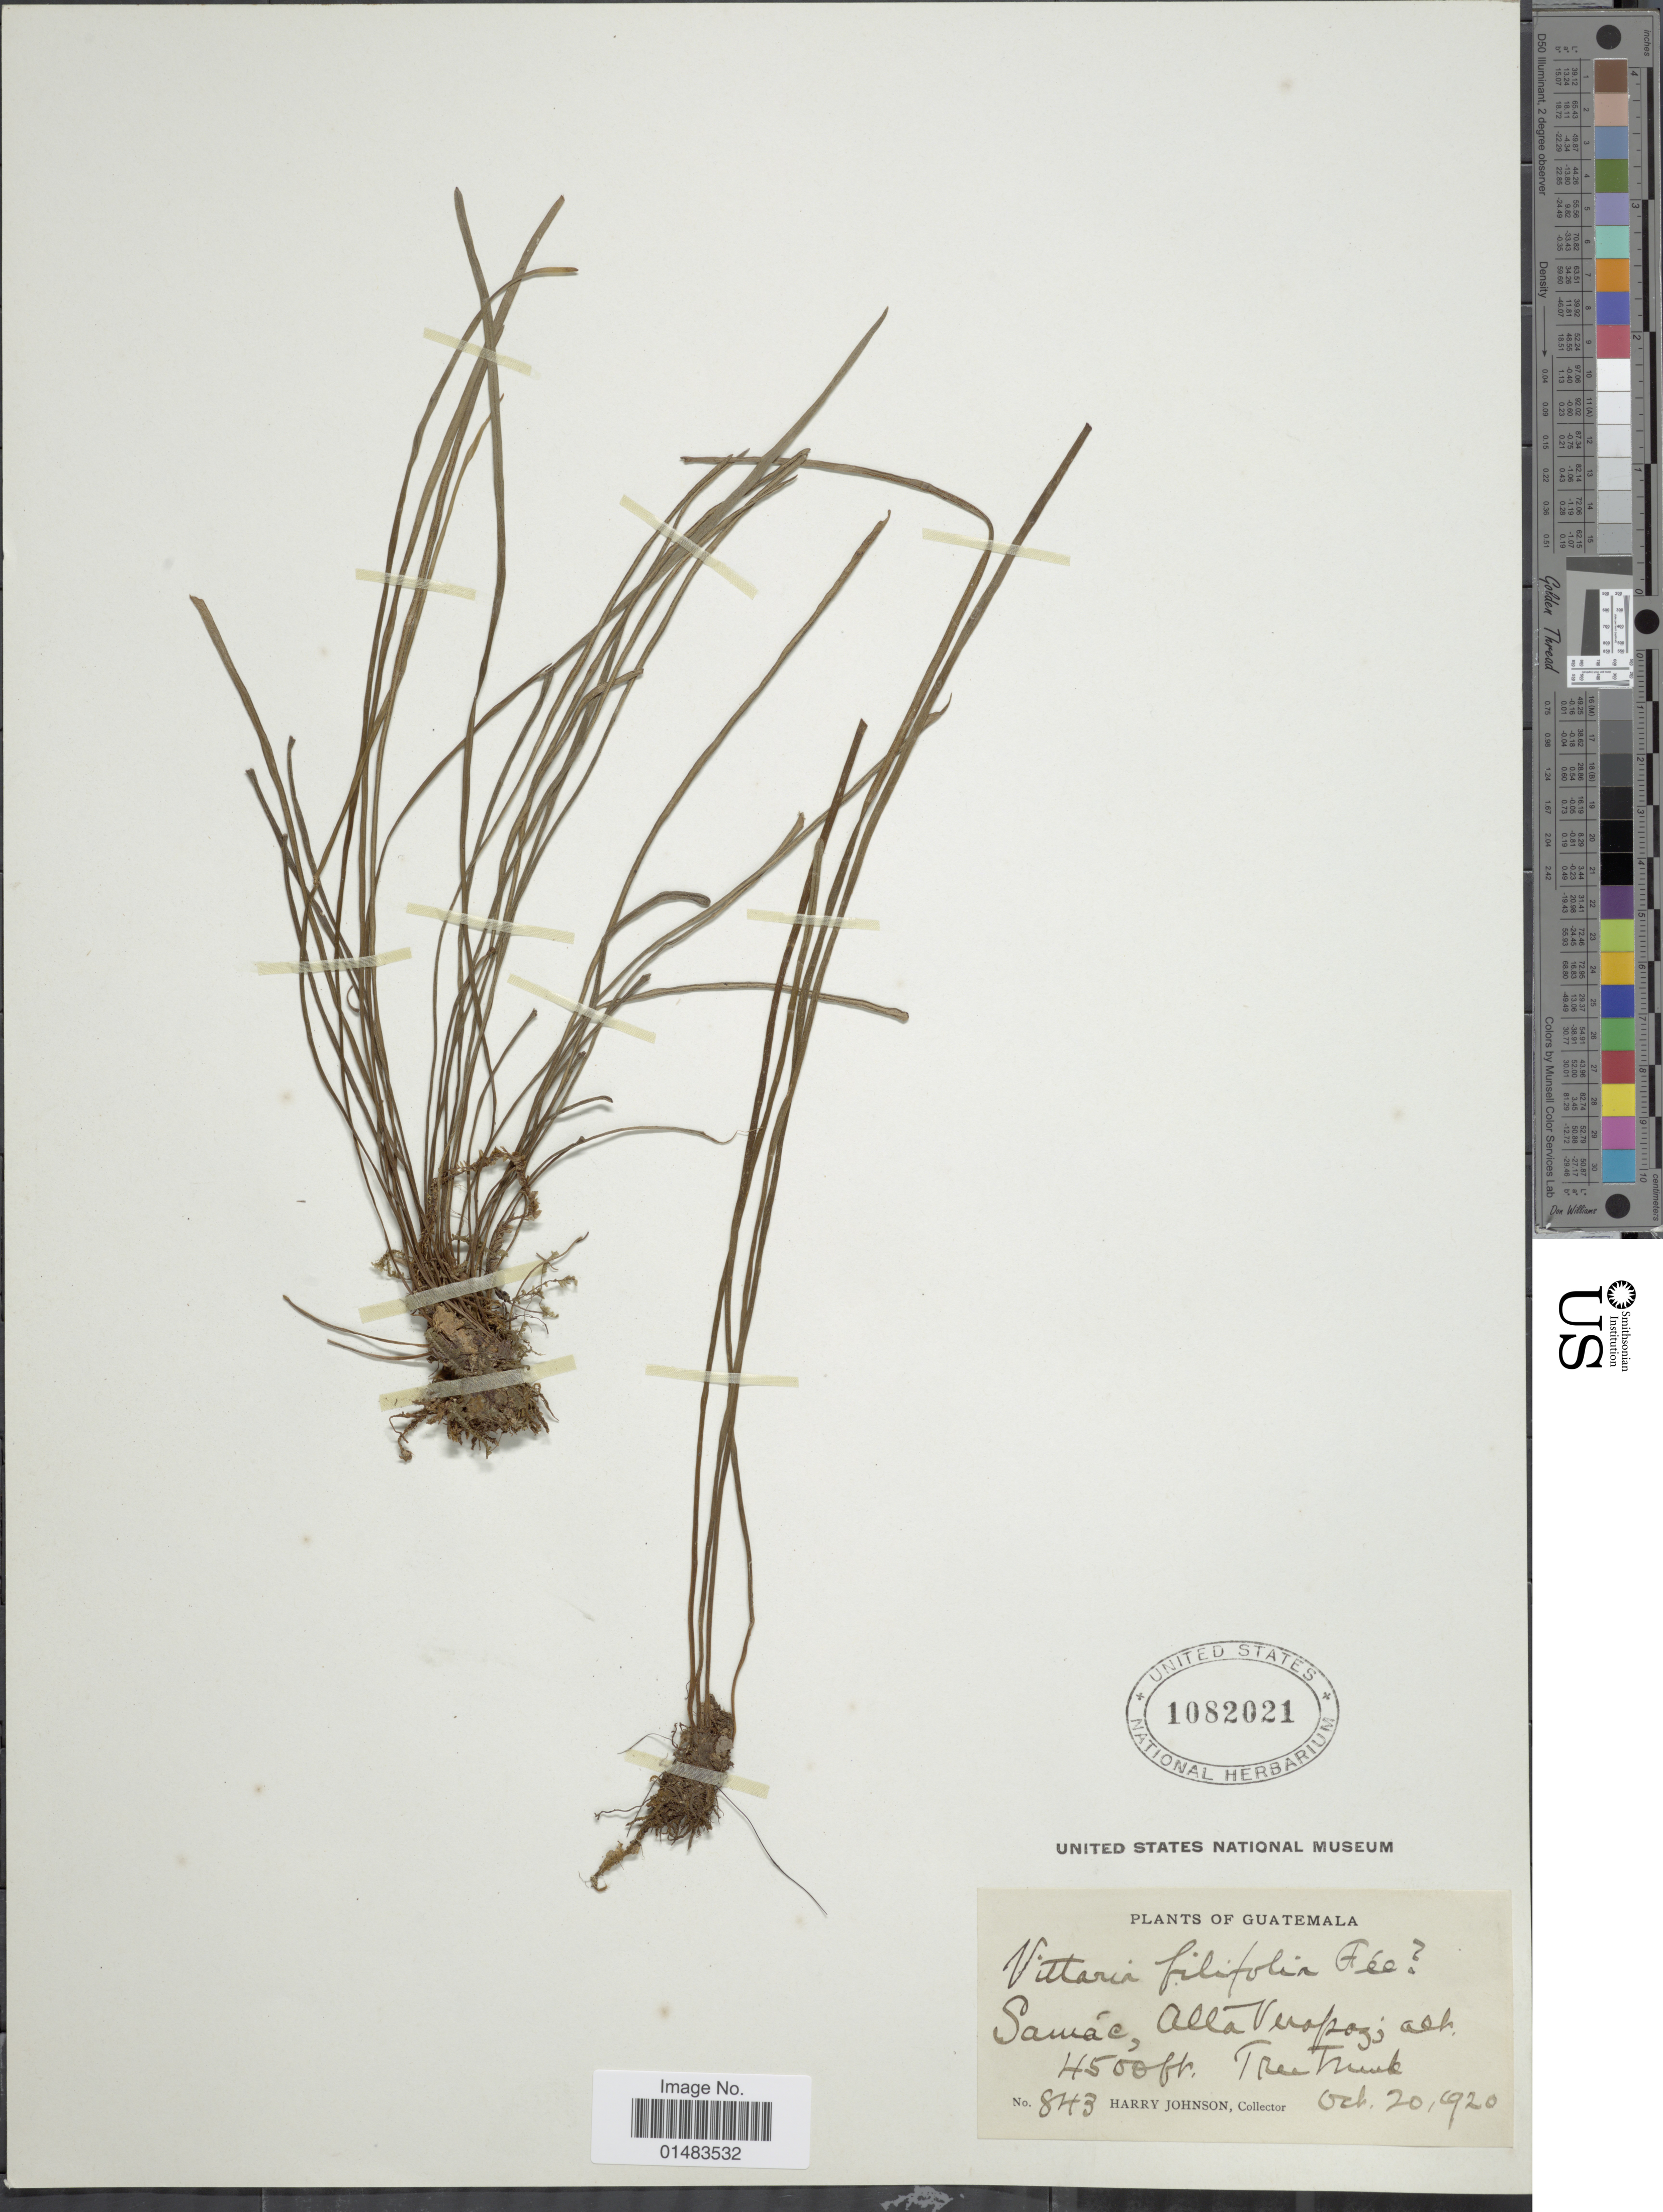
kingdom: Plantae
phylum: Tracheophyta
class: Polypodiopsida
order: Polypodiales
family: Pteridaceae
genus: Vittaria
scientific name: Vittaria graminifolia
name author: Kaulf.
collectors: H. Johnson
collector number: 843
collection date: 1920-10-20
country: Guatemala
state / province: Alta Verapaz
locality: Samac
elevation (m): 1372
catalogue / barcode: US 1082021